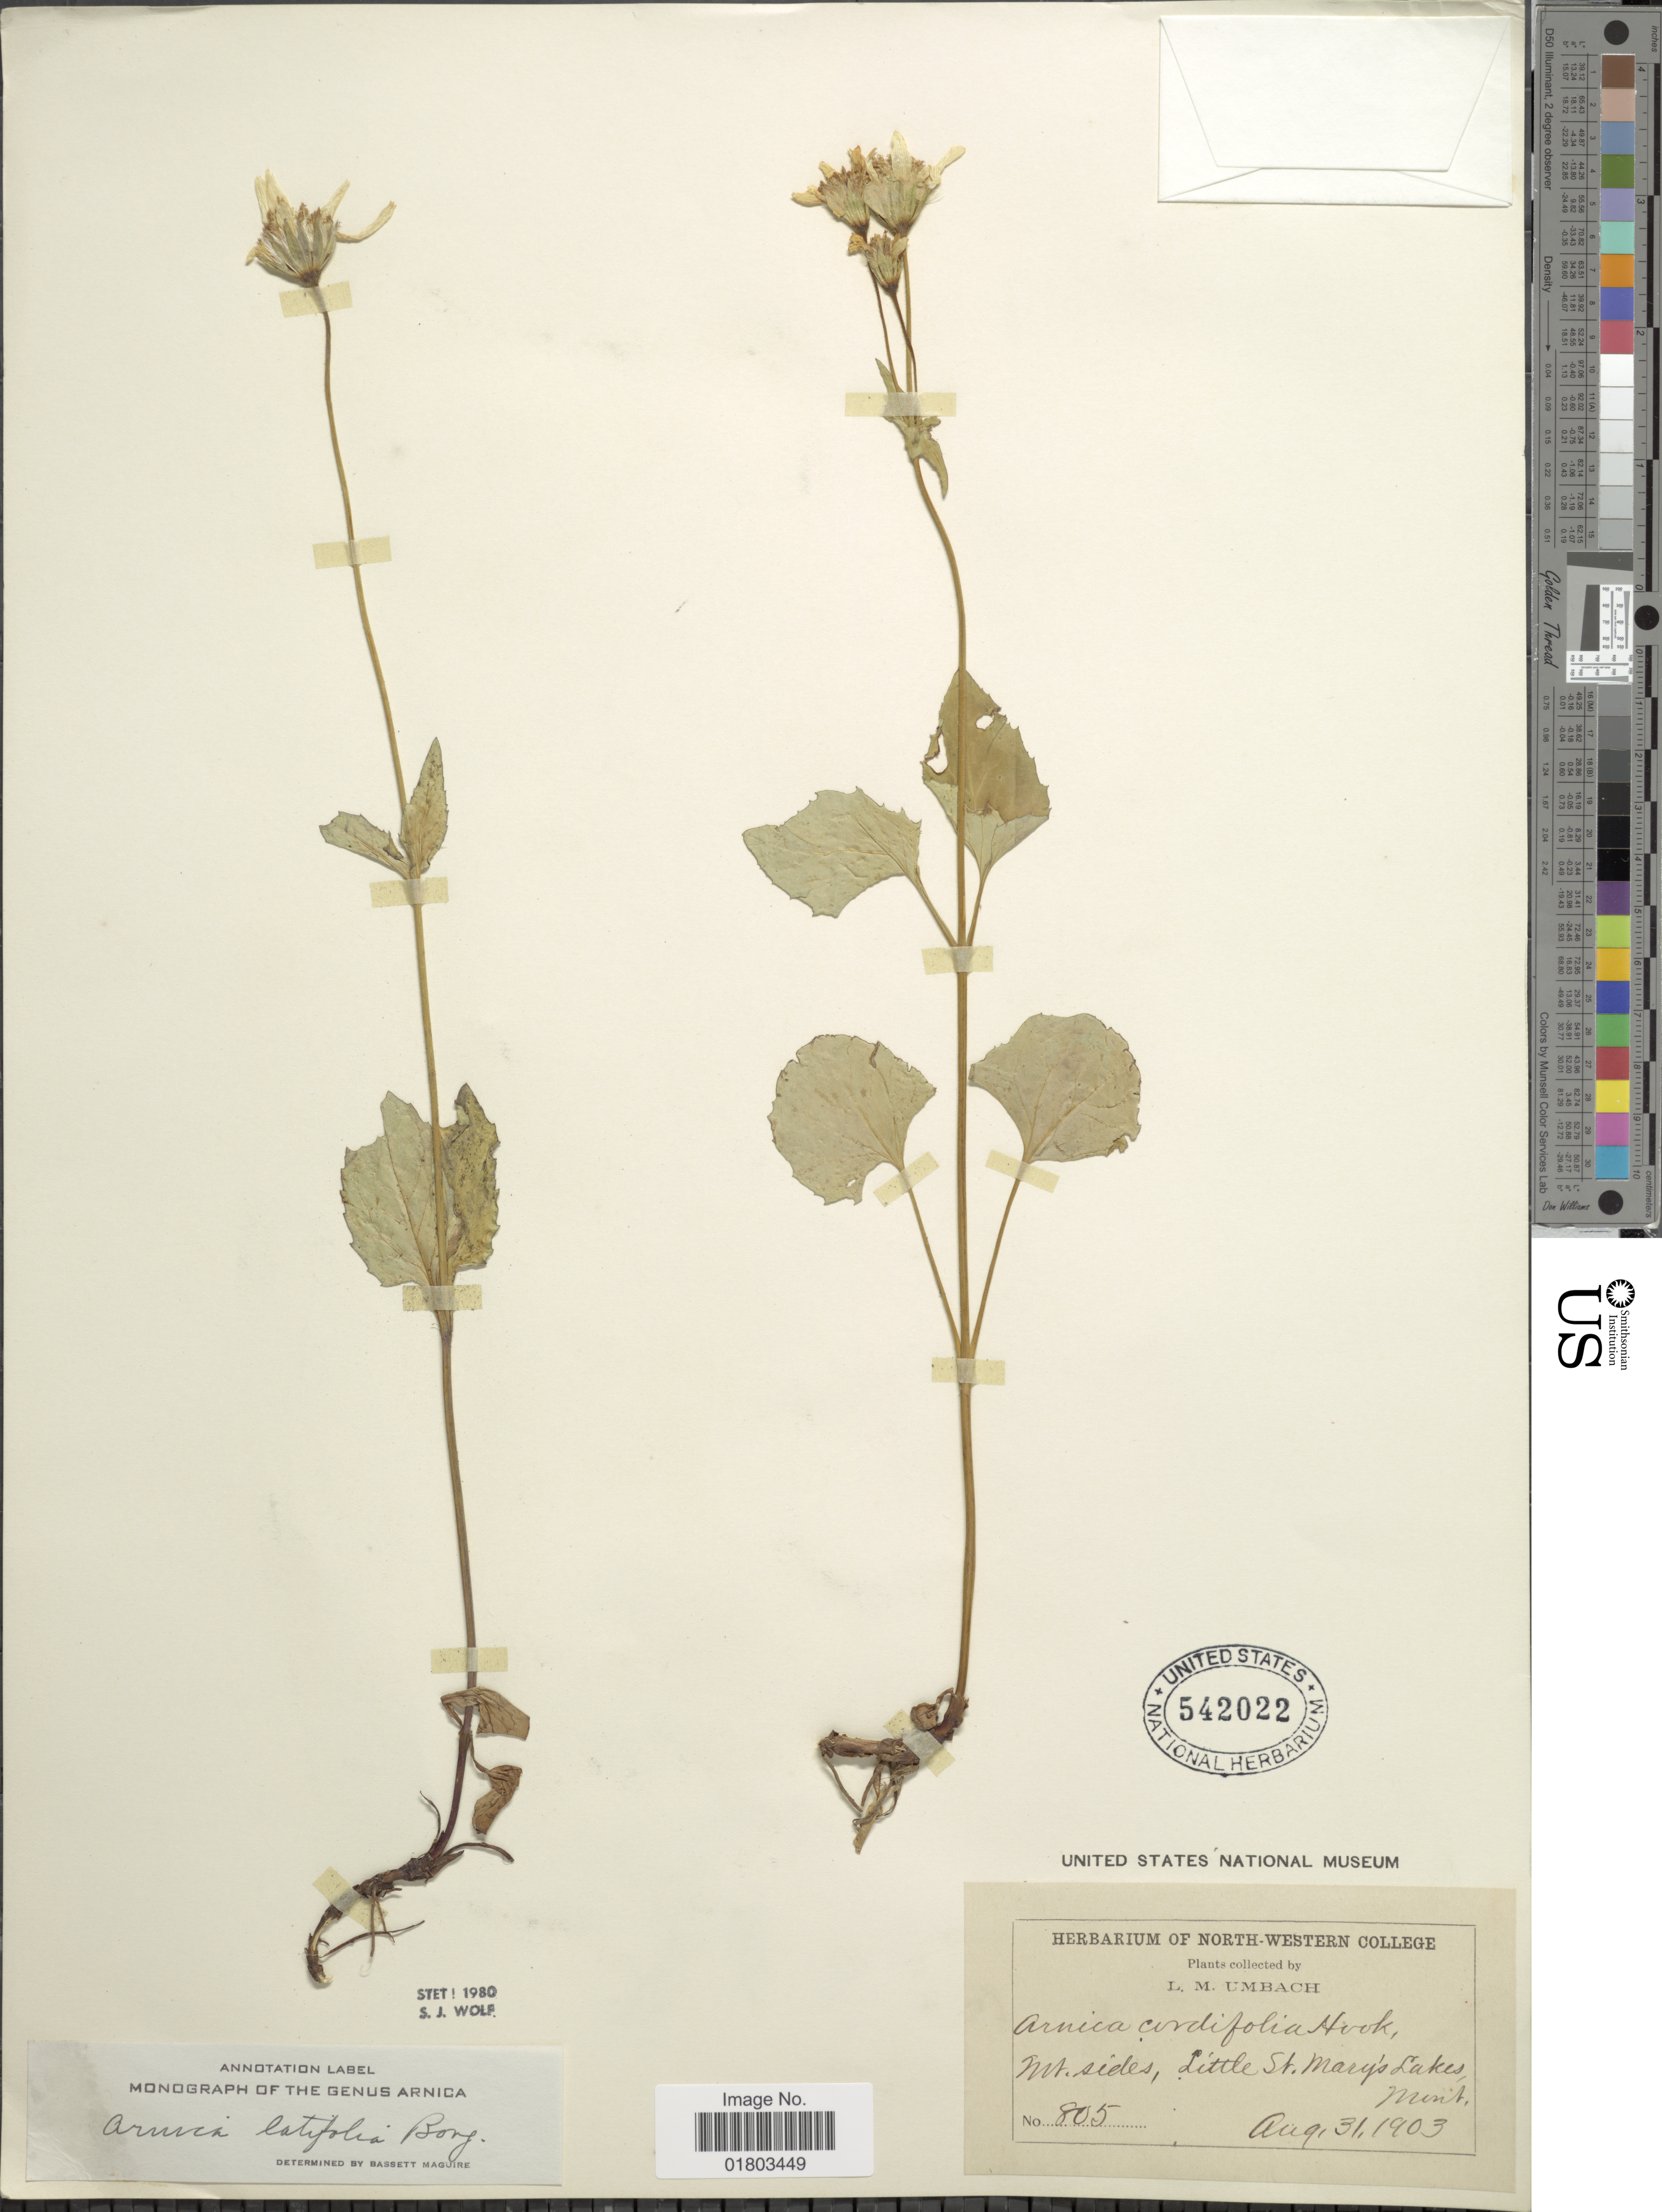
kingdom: Plantae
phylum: Tracheophyta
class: Magnoliopsida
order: Asterales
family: Asteraceae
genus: Arnica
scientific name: Arnica latifolia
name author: Bong.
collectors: L. M. Umbach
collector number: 805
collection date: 1903-08-31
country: United States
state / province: Montana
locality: Mt sides, Little St Nary's Lakes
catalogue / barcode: US 542022